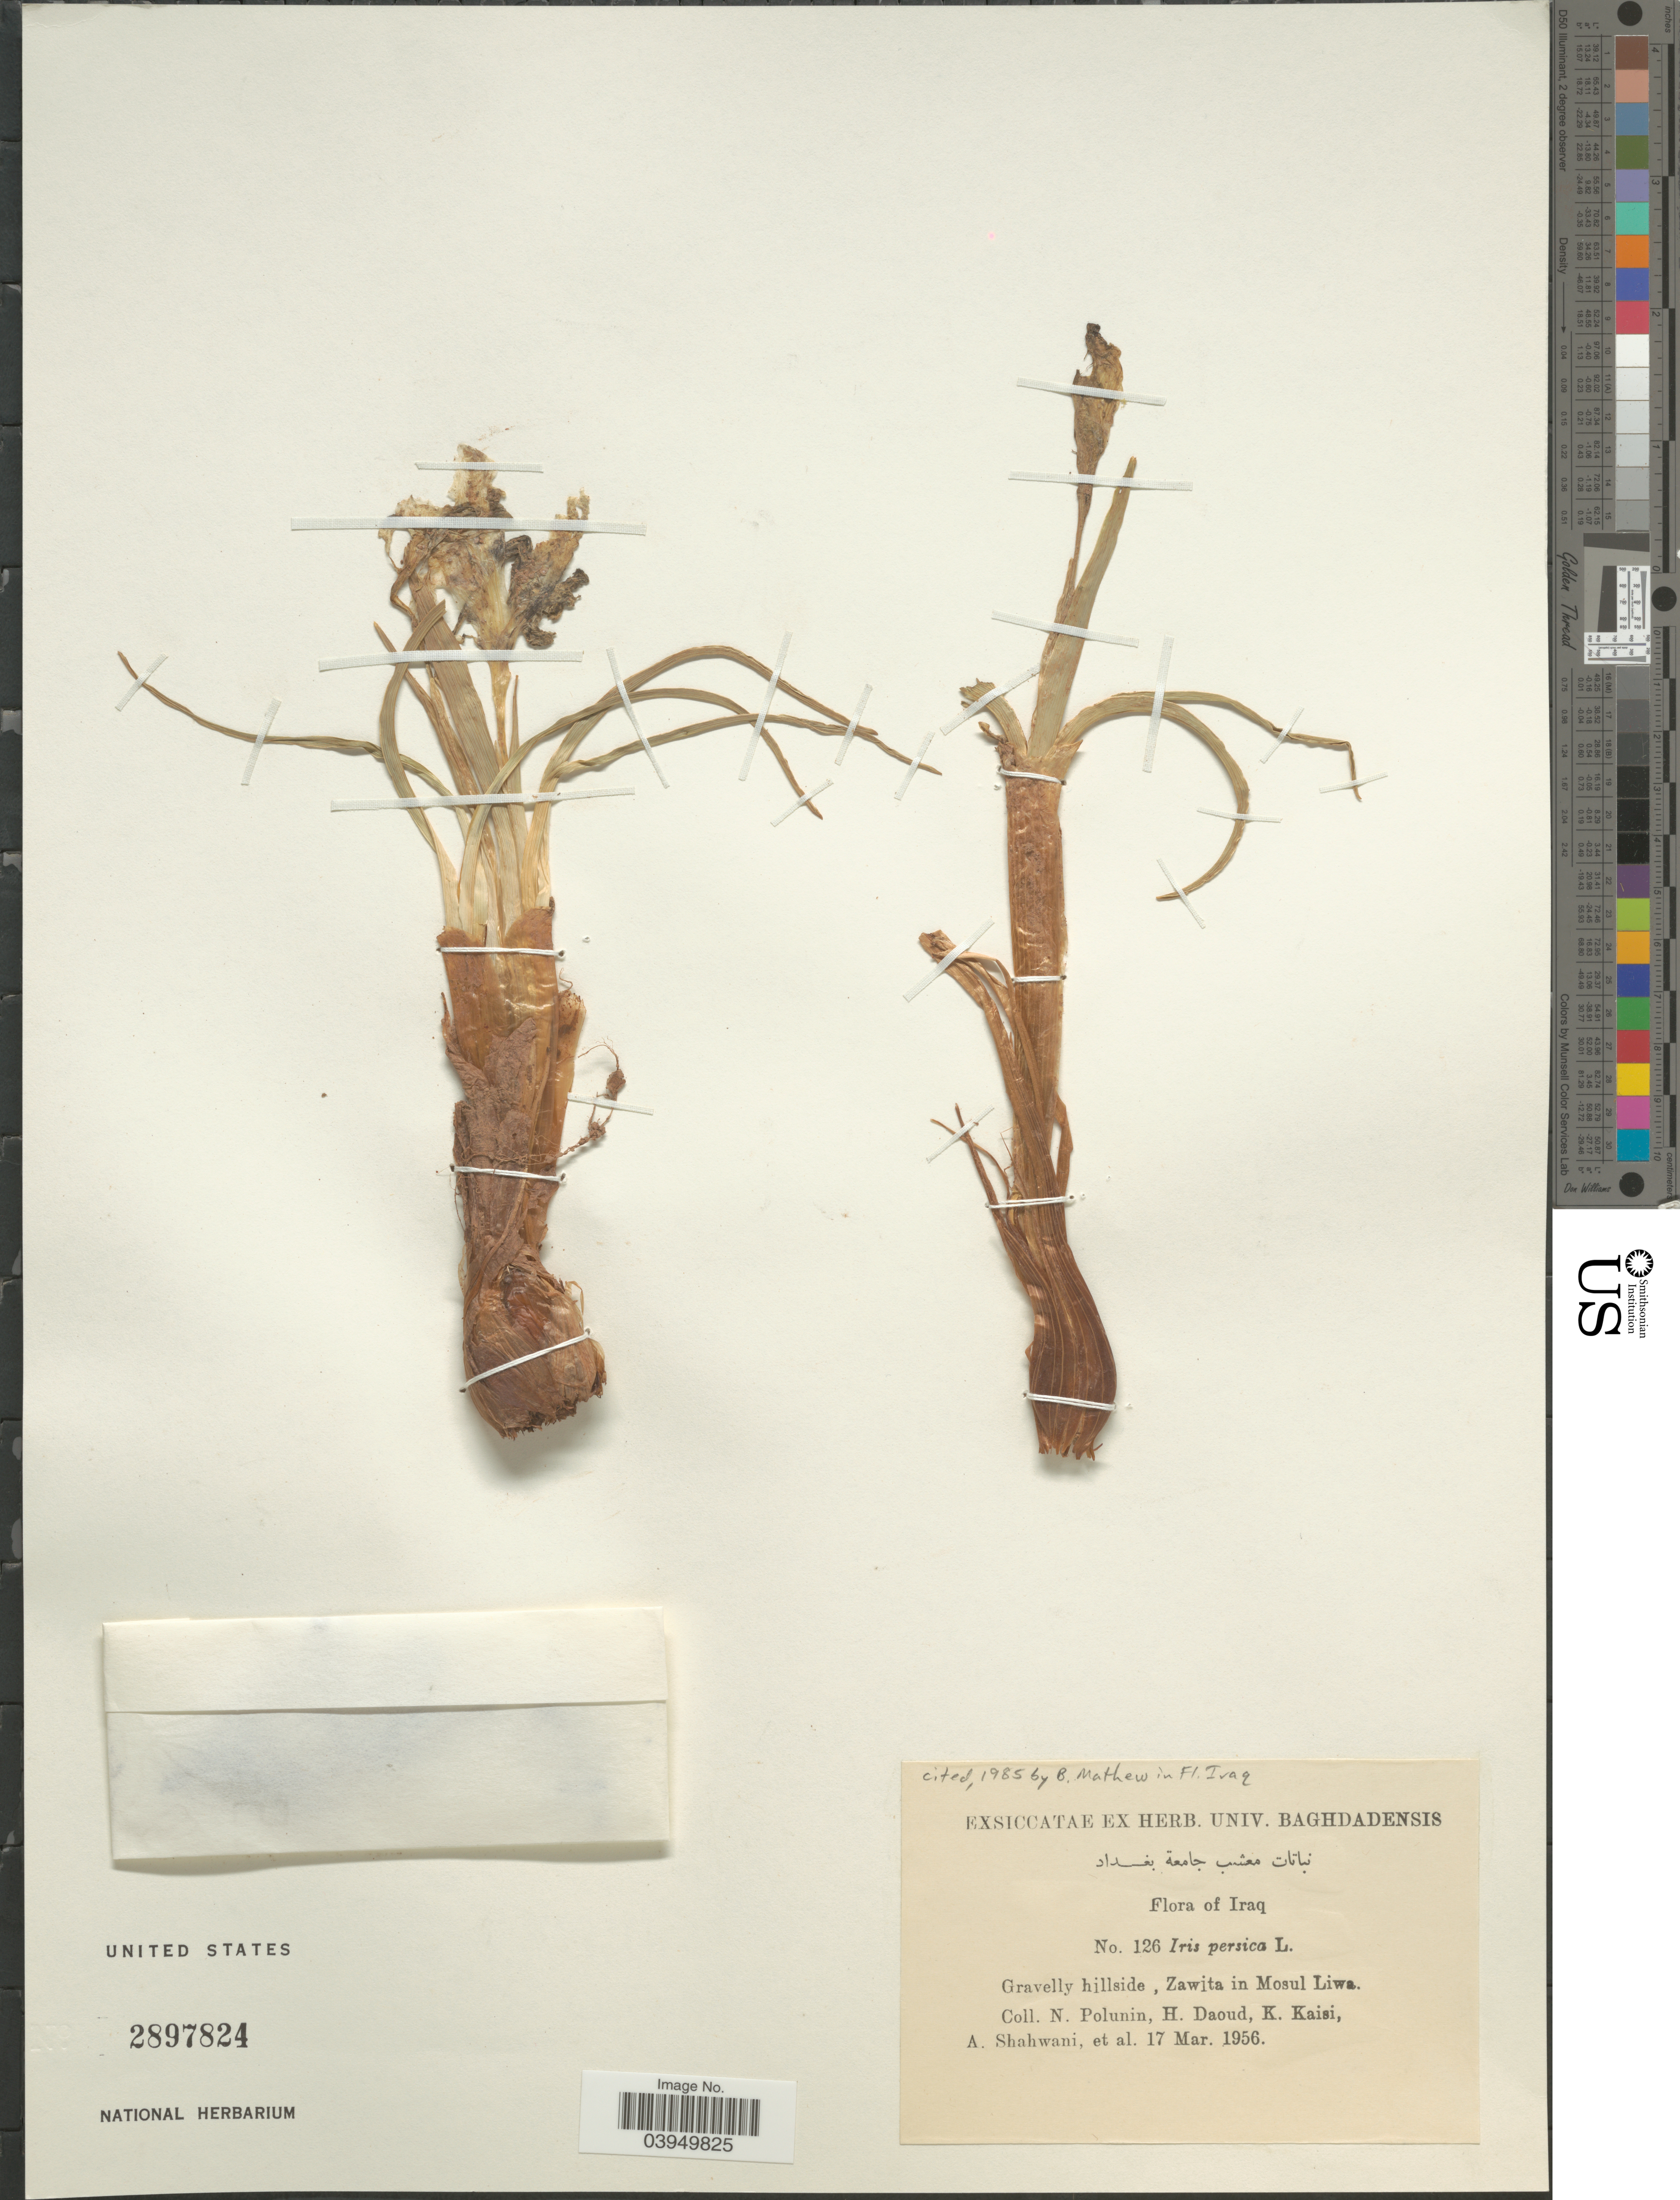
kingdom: Plantae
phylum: Tracheophyta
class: Liliopsida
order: Asparagales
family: Iridaceae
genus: Iris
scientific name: Iris persica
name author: L.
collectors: N. V. Polunin, H. Daoud, K. Kaisi, A. Shahwani & et al.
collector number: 126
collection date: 1956-03-17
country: Iraq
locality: Gravelly hillside, Zawita in Mosul Liwa.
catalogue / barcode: US 2897824